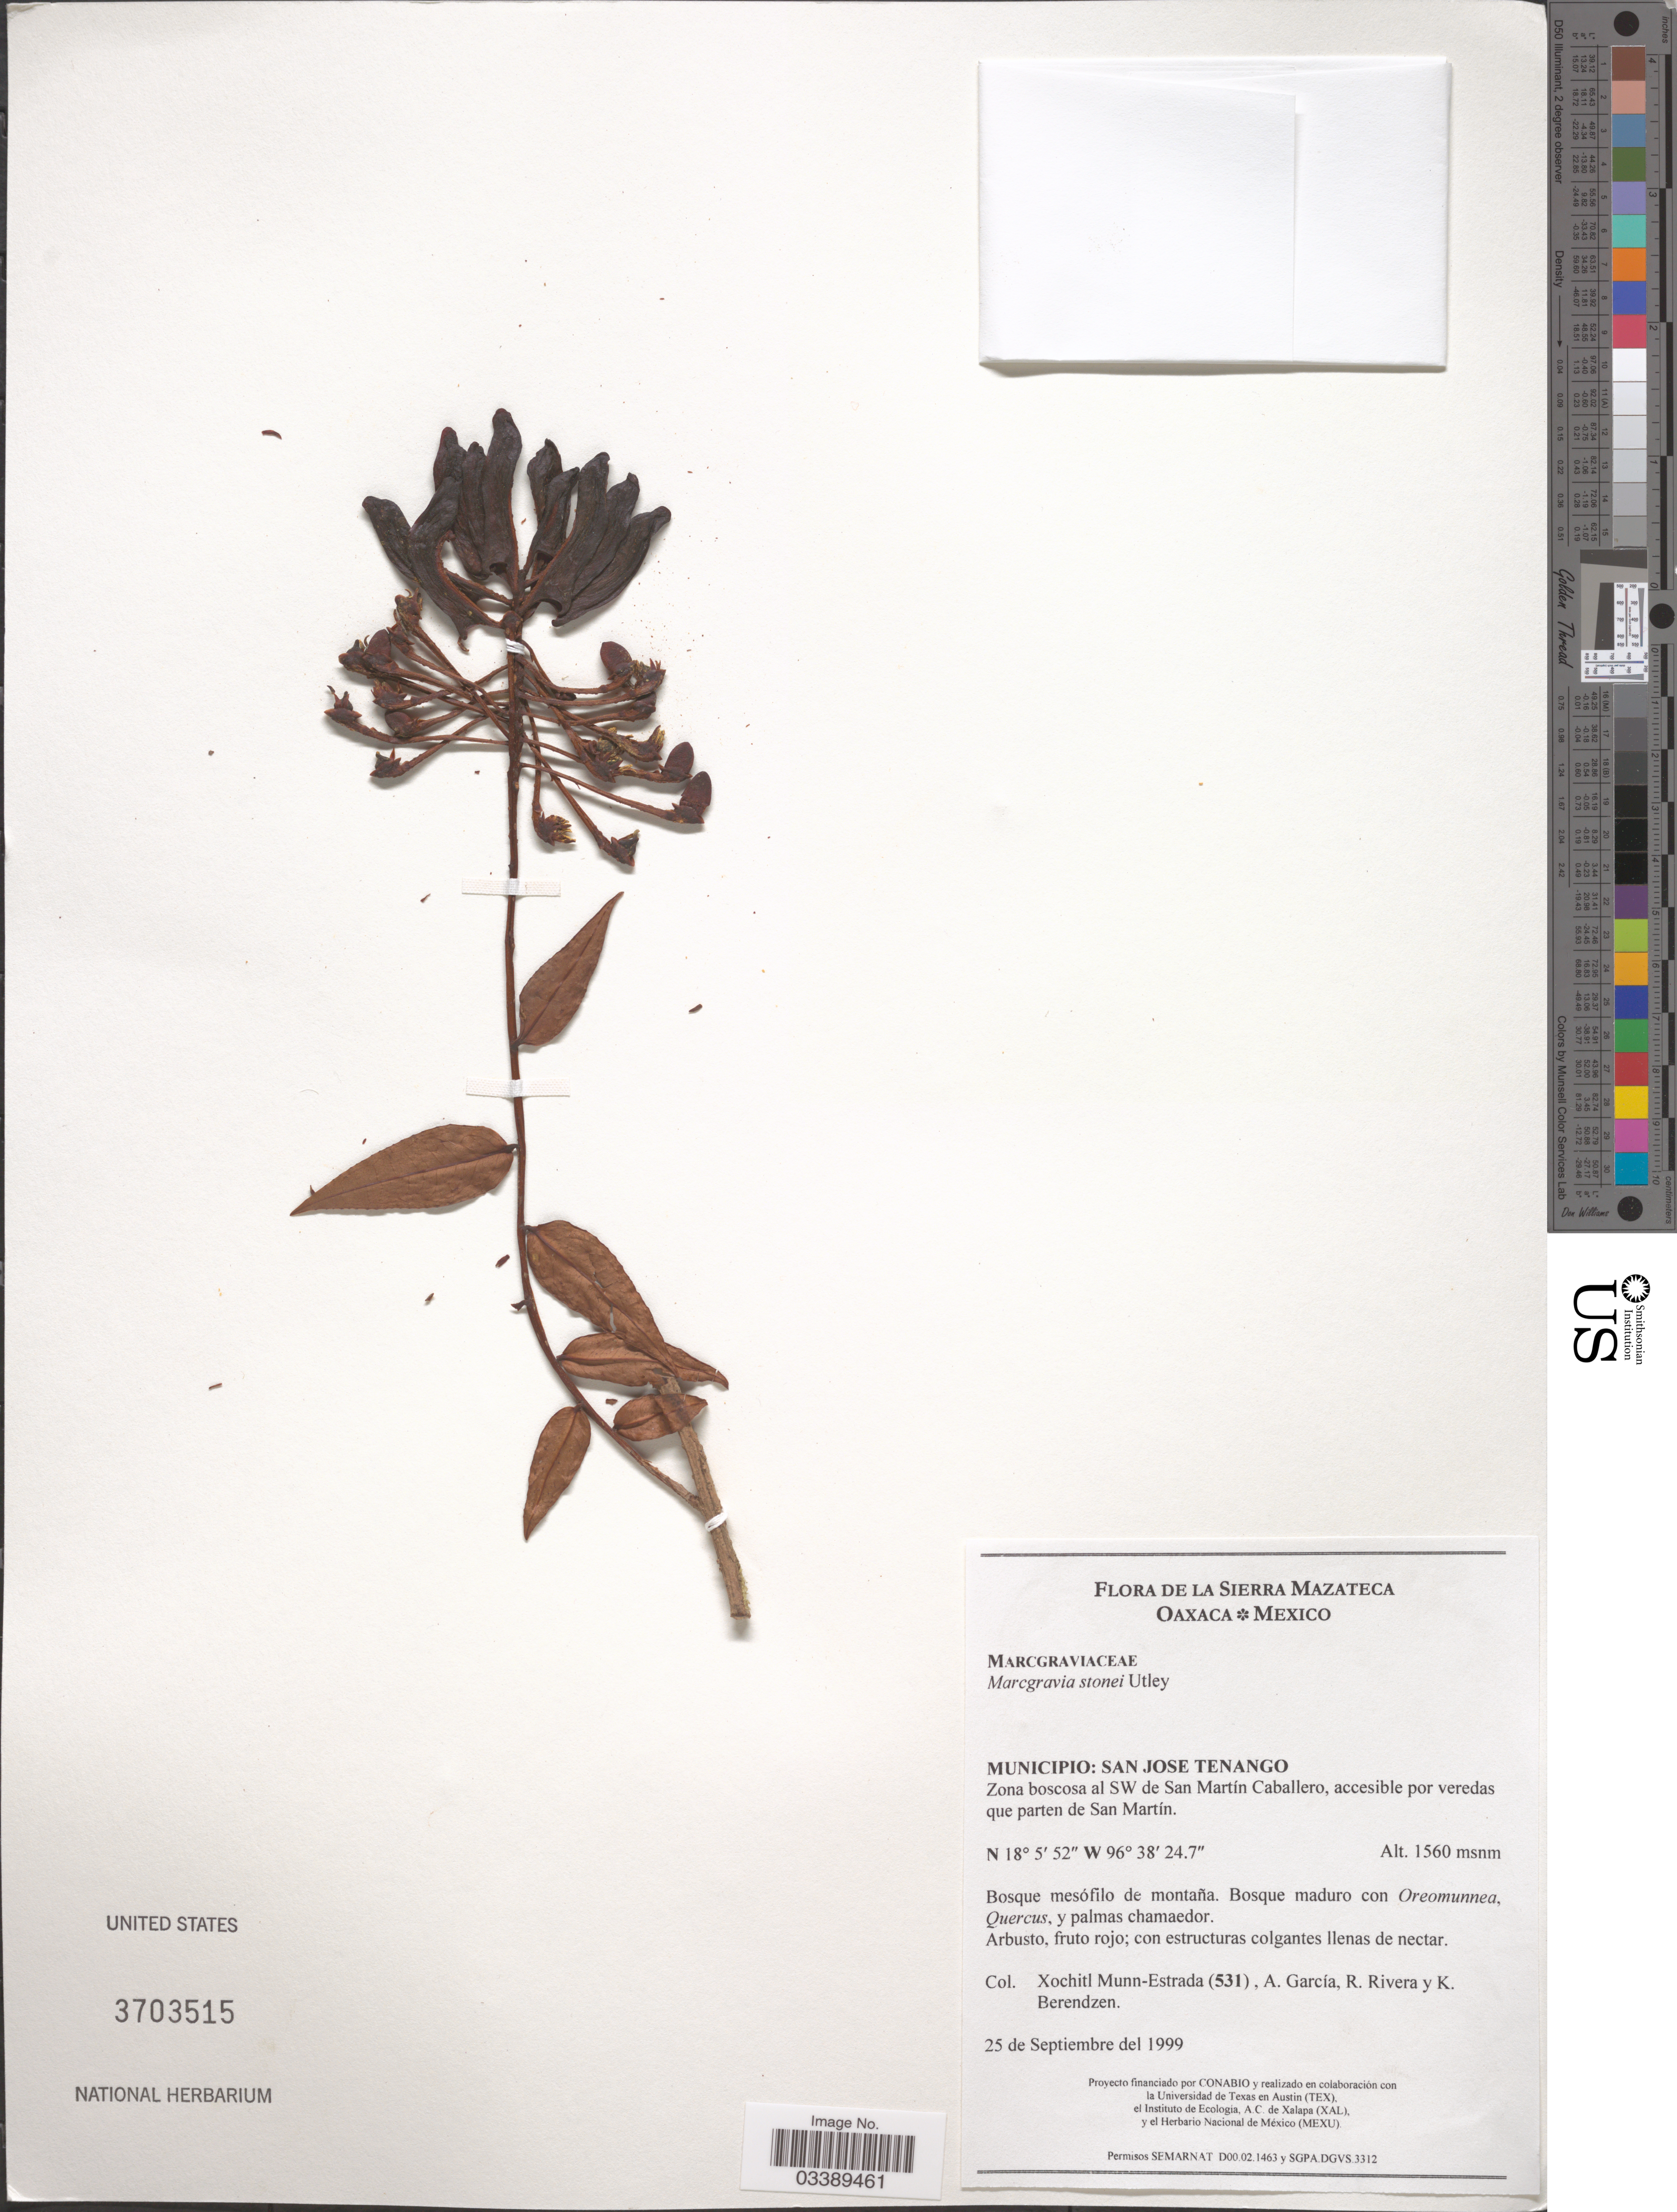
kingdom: Plantae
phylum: Tracheophyta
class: Magnoliopsida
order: Ericales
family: Marcgraviaceae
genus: Marcgravia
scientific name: Marcgravia stonei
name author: Utley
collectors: X. Munn-Estrada, A. García, R. Rivera & K. Berendzen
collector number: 531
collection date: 1999-09-25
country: Mexico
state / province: Oaxaca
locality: La Sierra Mazateca. Municipio: San Jose Tenango. Zona boscosa al SW de San Martín Caballero, accesible por veredas que parten de San Martín.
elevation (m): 1560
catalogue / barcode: US 3703515